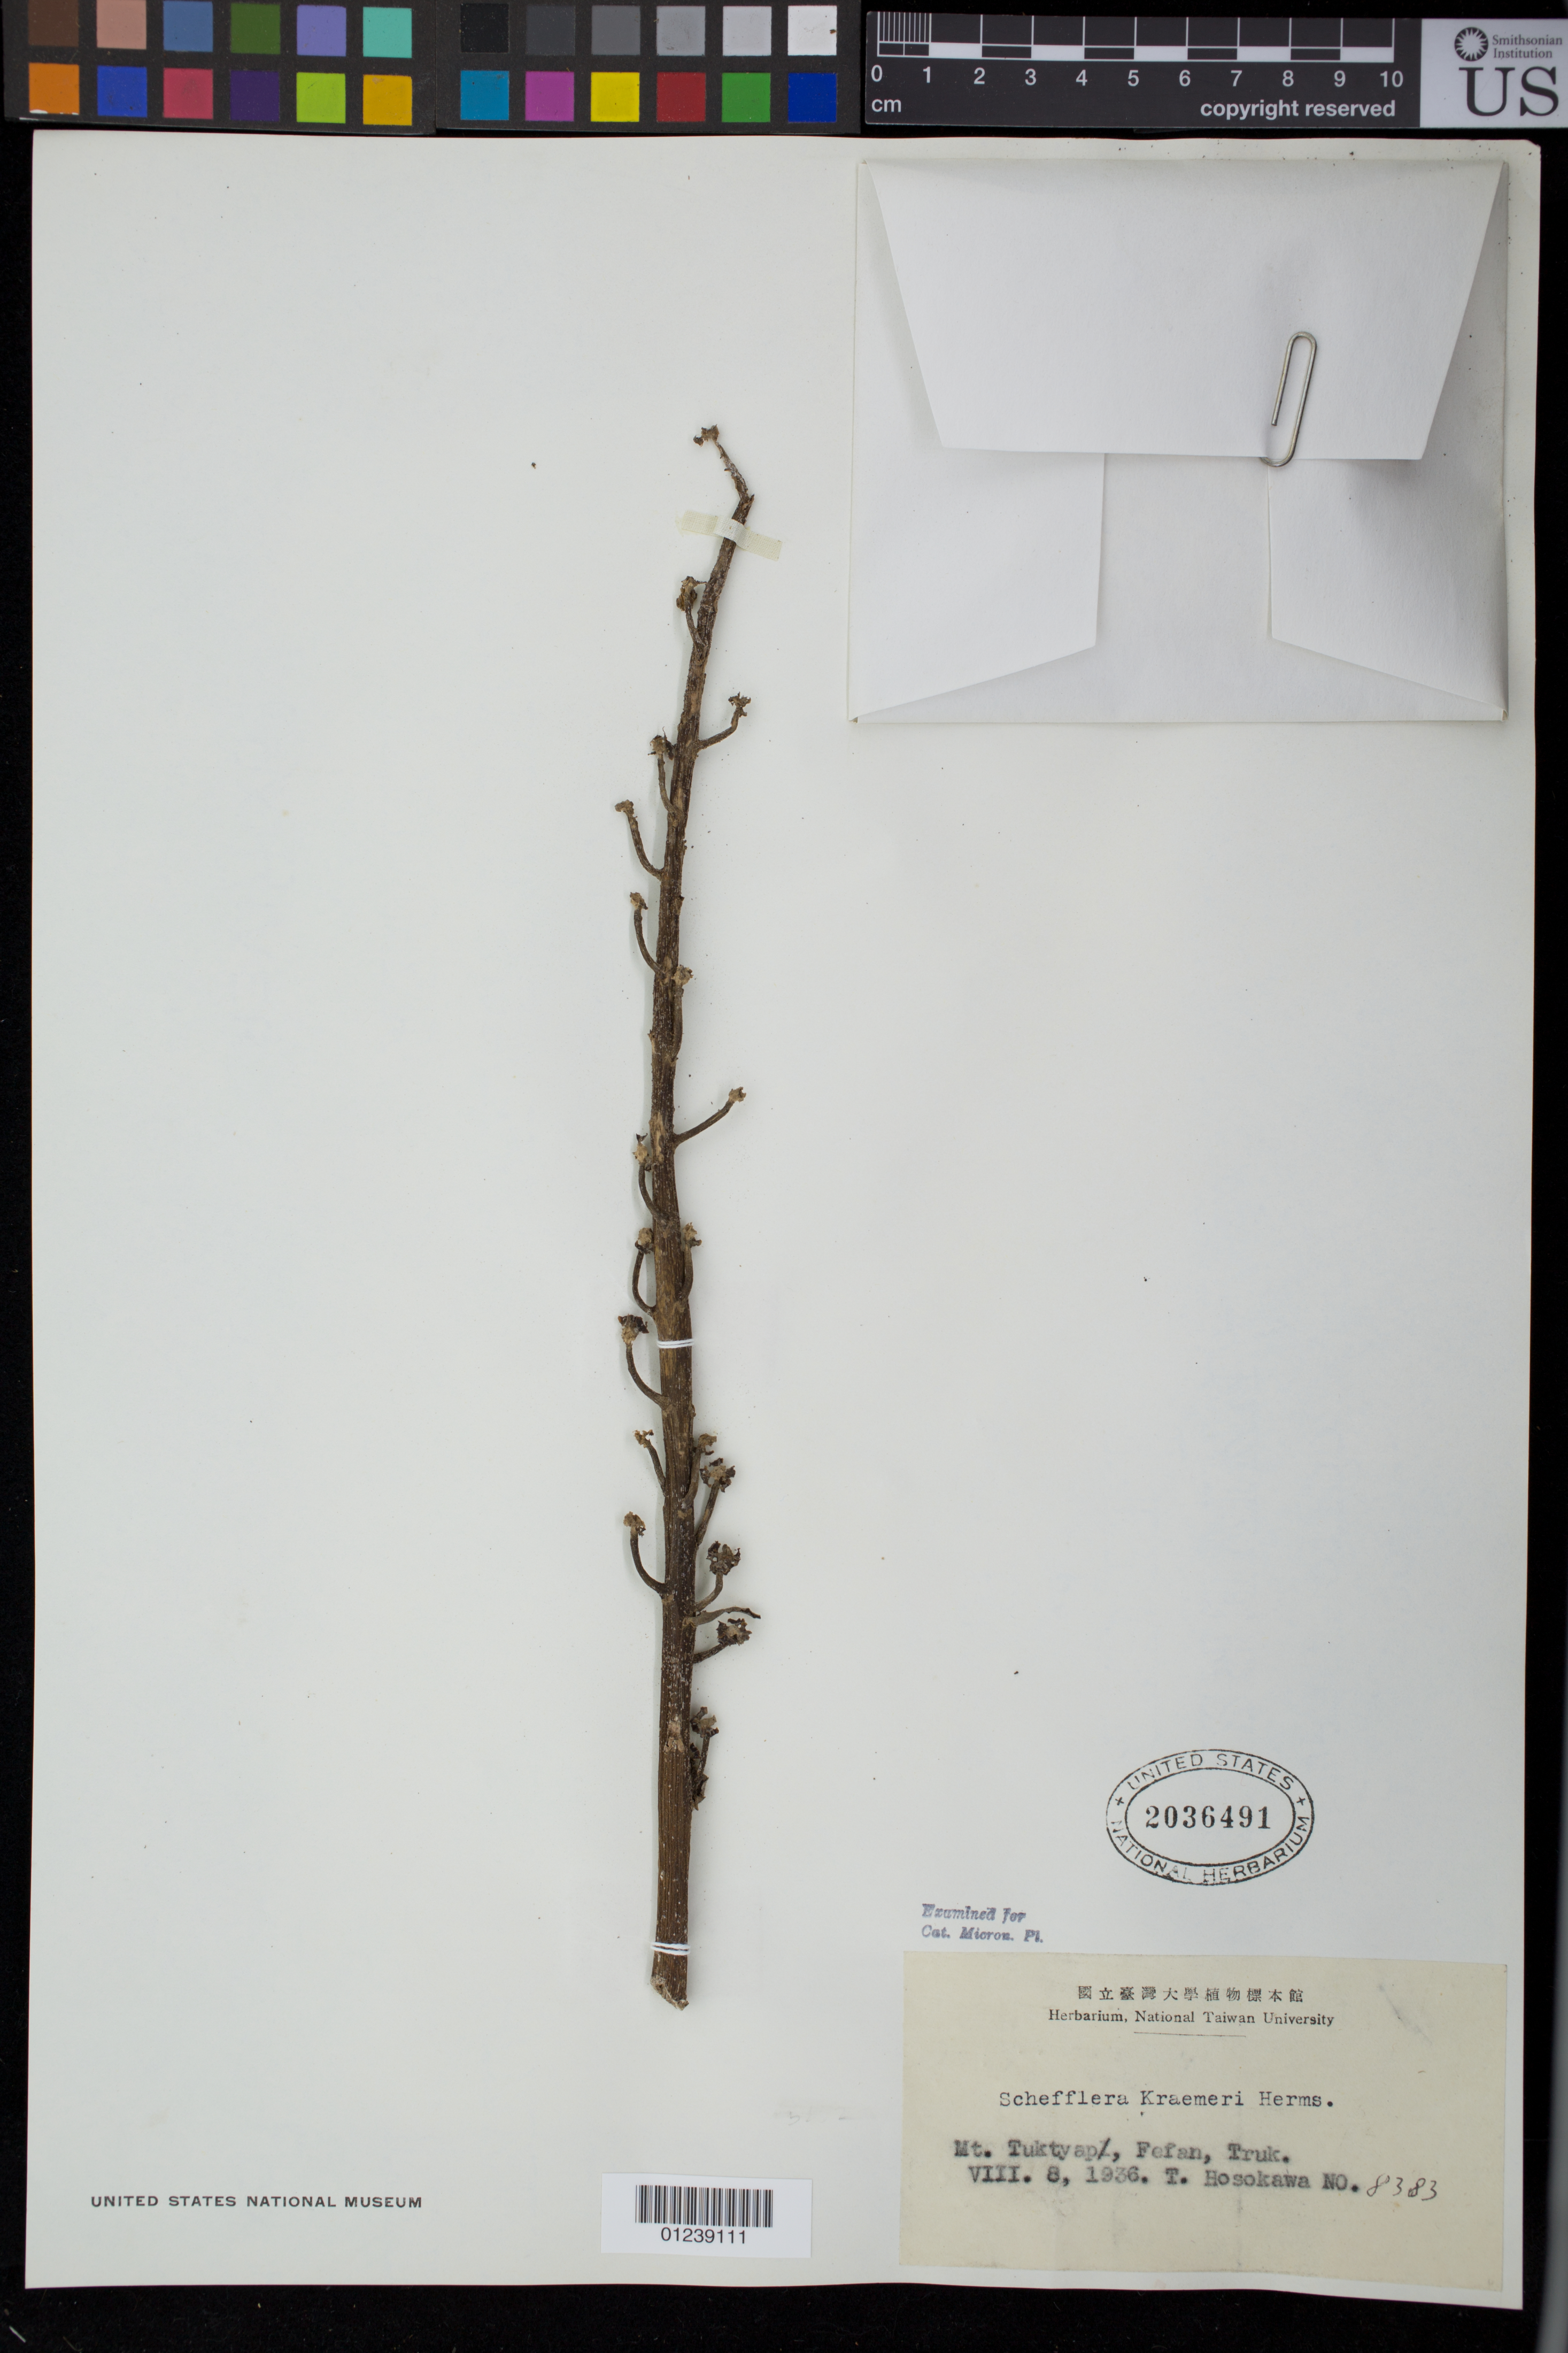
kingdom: Plantae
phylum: Tracheophyta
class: Magnoliopsida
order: Apiales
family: Araliaceae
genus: Heptapleurum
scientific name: Heptapleurum kraemeri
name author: (Harms) Lowry & G. M. Plunkett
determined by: Wagner, W. L., (BOT), Smithsonian Institution - National Museum of Natural History (UNITED STATES)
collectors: T. Hosokawa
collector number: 8383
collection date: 1936-08-08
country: Micronesia, Federated States of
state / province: Truk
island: Fefan [Fefen]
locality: Mt. Tuktyap, Fefan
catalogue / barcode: US 2036491